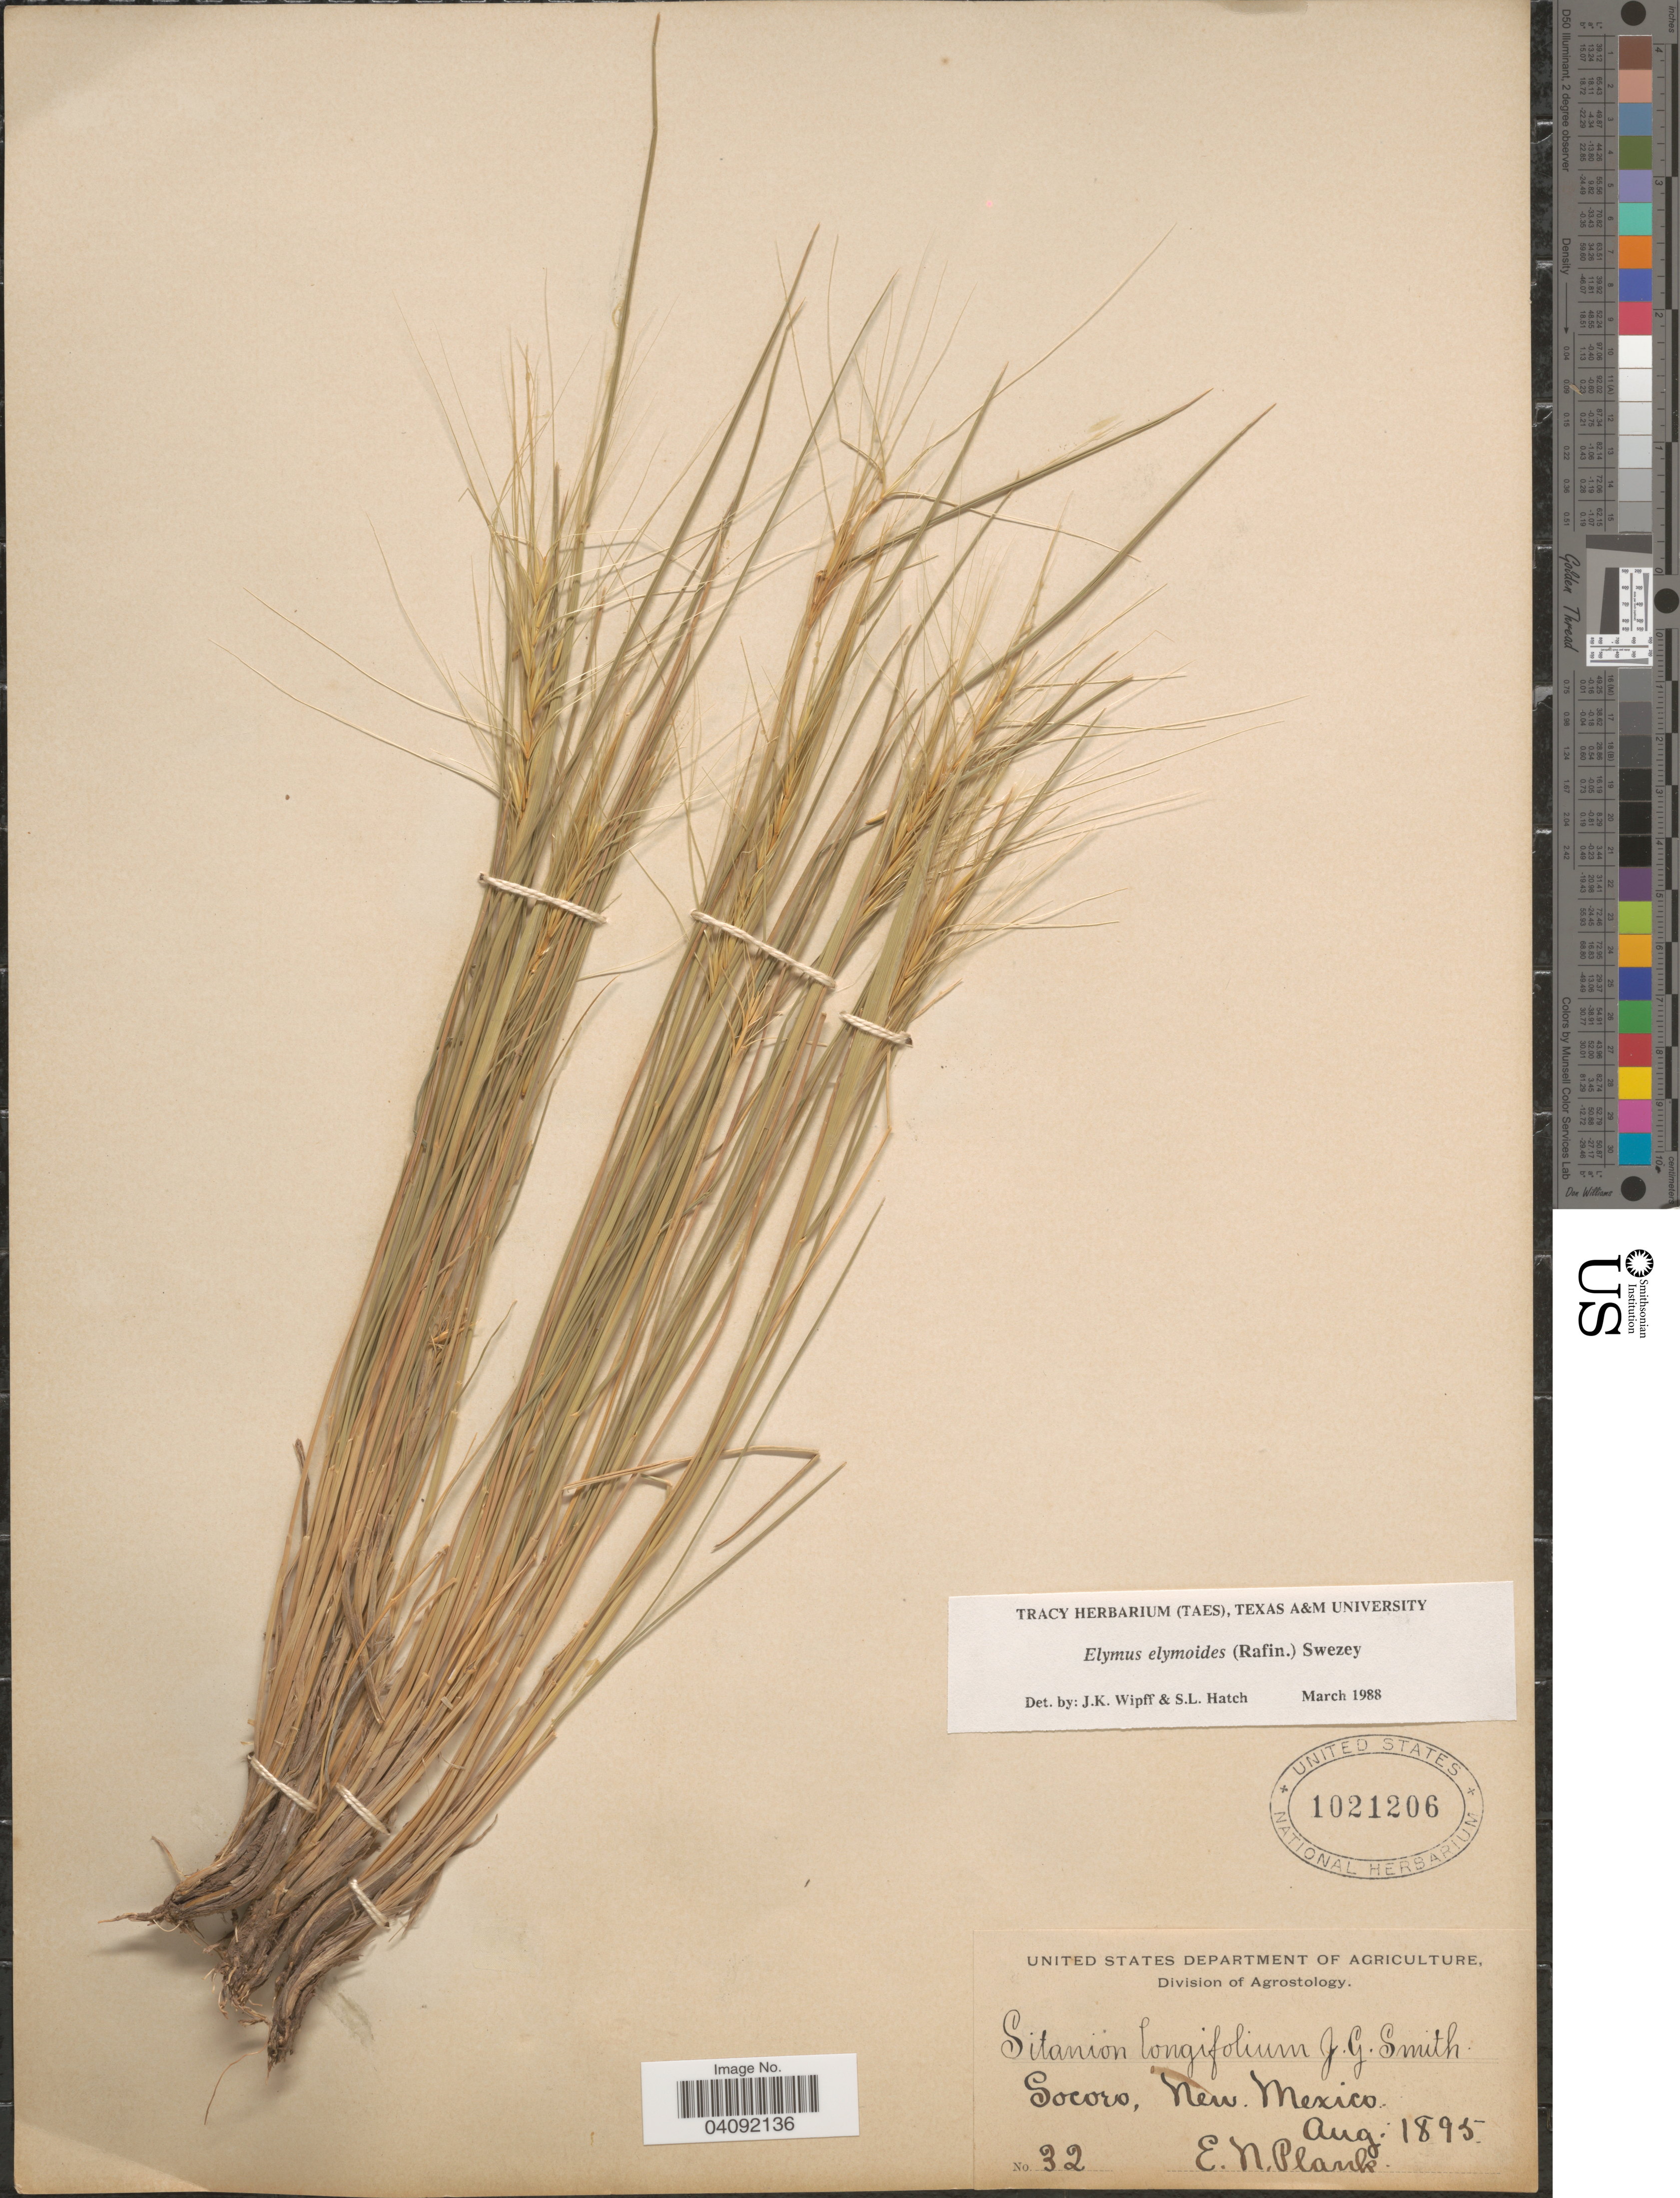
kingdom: Plantae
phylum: Tracheophyta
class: Liliopsida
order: Poales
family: Poaceae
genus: Elymus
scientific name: Elymus elymoides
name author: (Raf.) Swezey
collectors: E. Plank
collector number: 32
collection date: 1895-08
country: United States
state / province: New Mexico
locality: Socoro.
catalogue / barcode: US 1021206